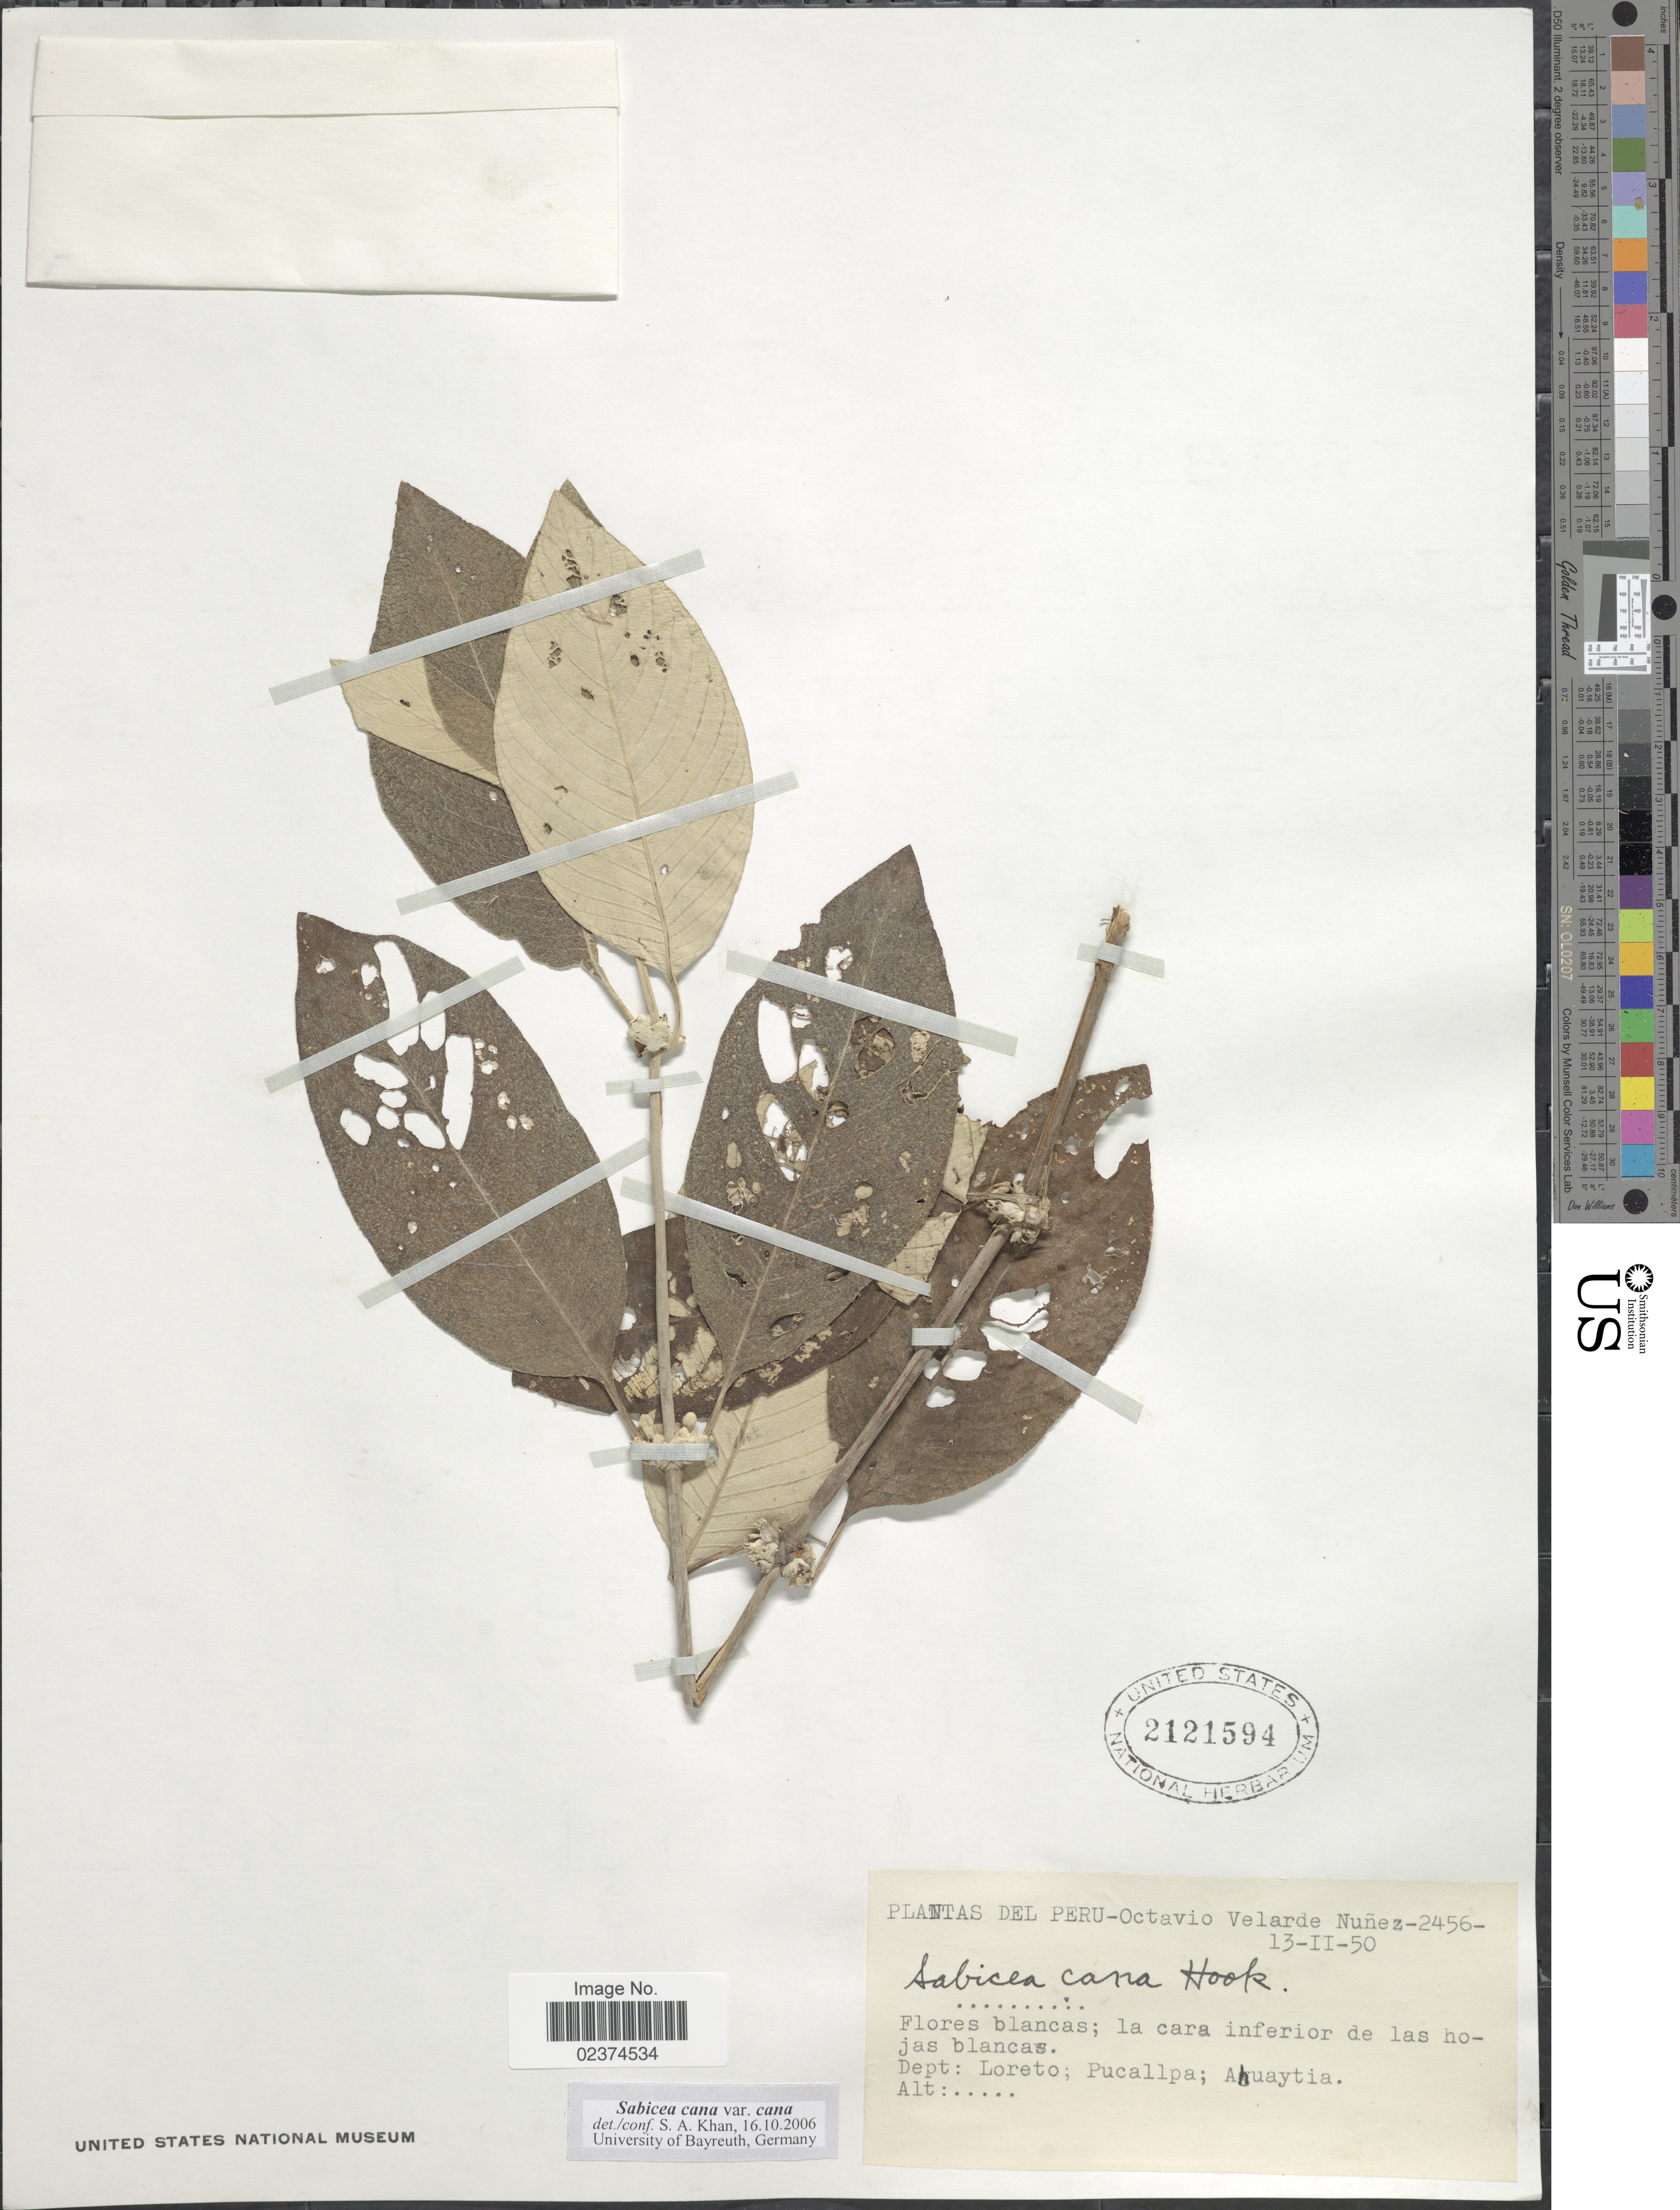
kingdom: Plantae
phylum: Tracheophyta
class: Magnoliopsida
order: Gentianales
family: Rubiaceae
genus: Sabicea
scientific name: Sabicea cana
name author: Hook. f.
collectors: O. Nuñez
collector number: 2456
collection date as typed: Transcribed d/m/y: 13/2/50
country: Peru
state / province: Loreto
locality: Dept. Loreto; Pucallpa; Ahuaytia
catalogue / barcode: US 2121594